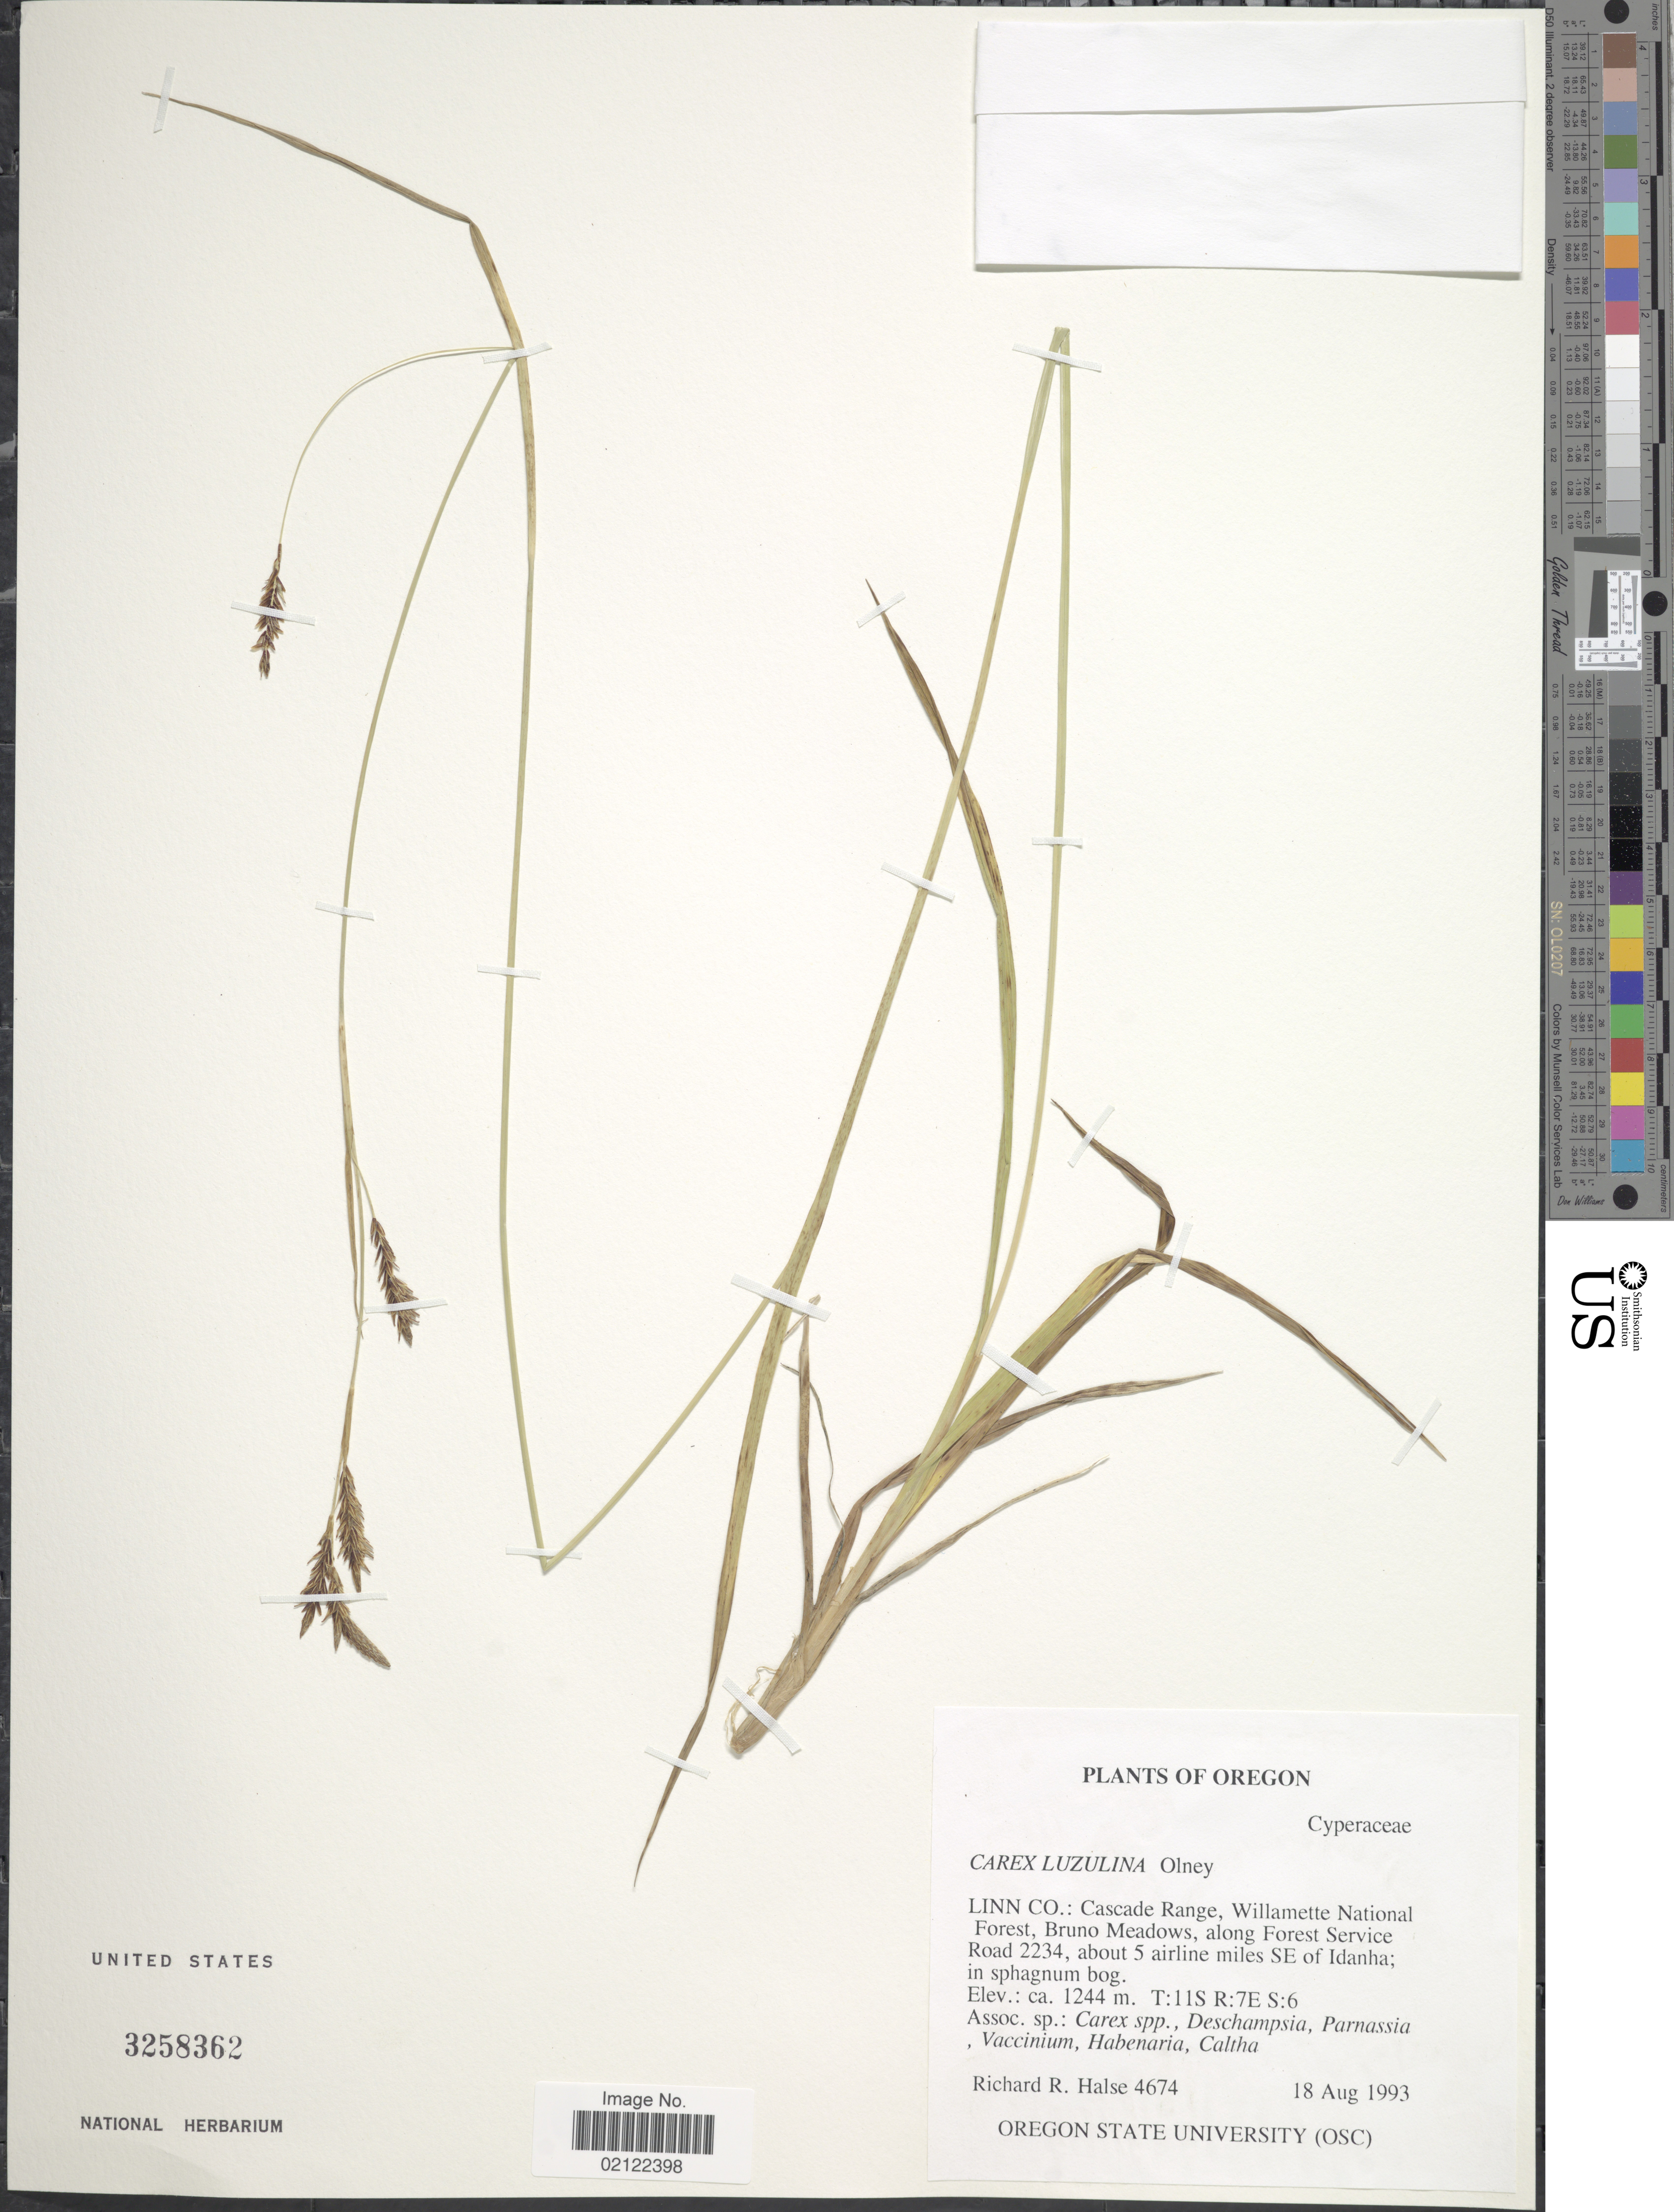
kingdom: Plantae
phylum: Tracheophyta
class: Liliopsida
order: Poales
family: Cyperaceae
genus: Carex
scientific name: Carex luzulina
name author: Olney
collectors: R. Halse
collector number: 4674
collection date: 1993-08-18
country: United States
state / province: Oregon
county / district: Linn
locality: Linn Co.: Cascade Range, Willamette National Forest, Bruno Meadows, along Forest Service Road 2234, about 5 airline miles SE of Idanha. T: 11S R: 7E S:6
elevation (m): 1244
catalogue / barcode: US 3258362